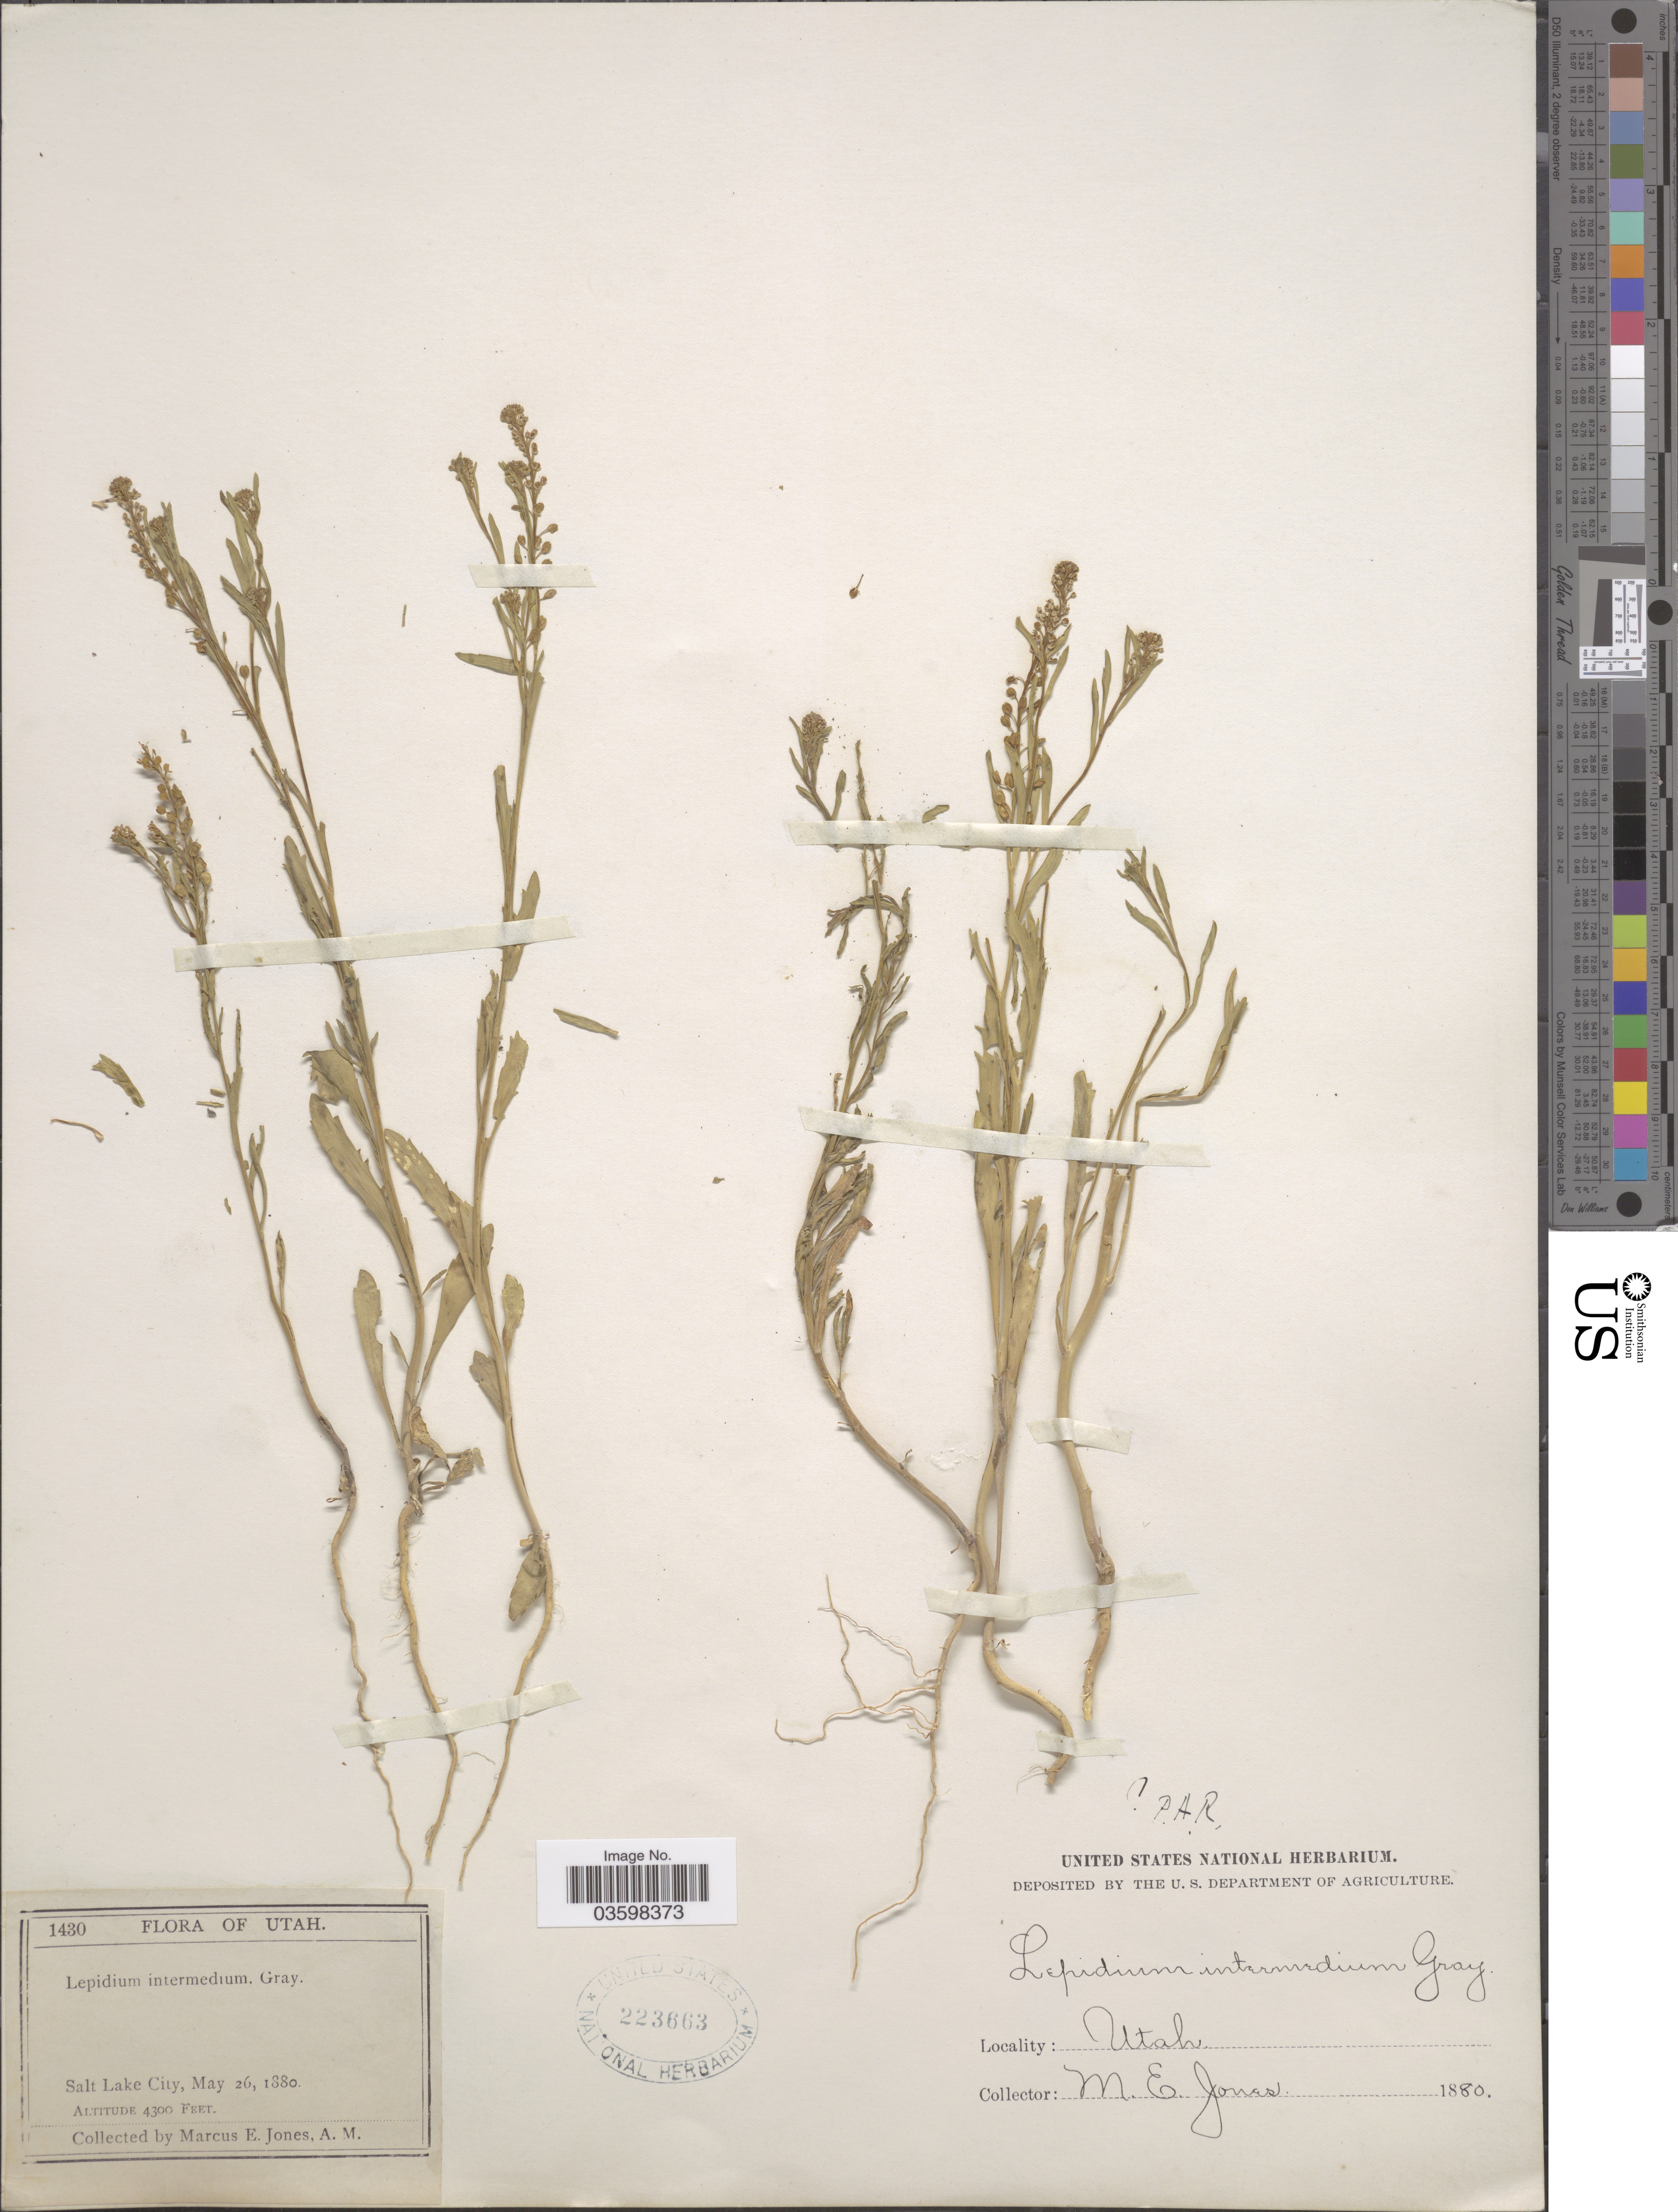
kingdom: Plantae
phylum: Tracheophyta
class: Magnoliopsida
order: Brassicales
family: Brassicaceae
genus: Lepidium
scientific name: Lepidium densiflorum var. ramosum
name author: (A. Nelson) Thell.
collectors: M. E. Jones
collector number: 1430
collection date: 1880-05-26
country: United States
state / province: Utah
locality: Salt Lake City.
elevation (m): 1311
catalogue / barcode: US 223663